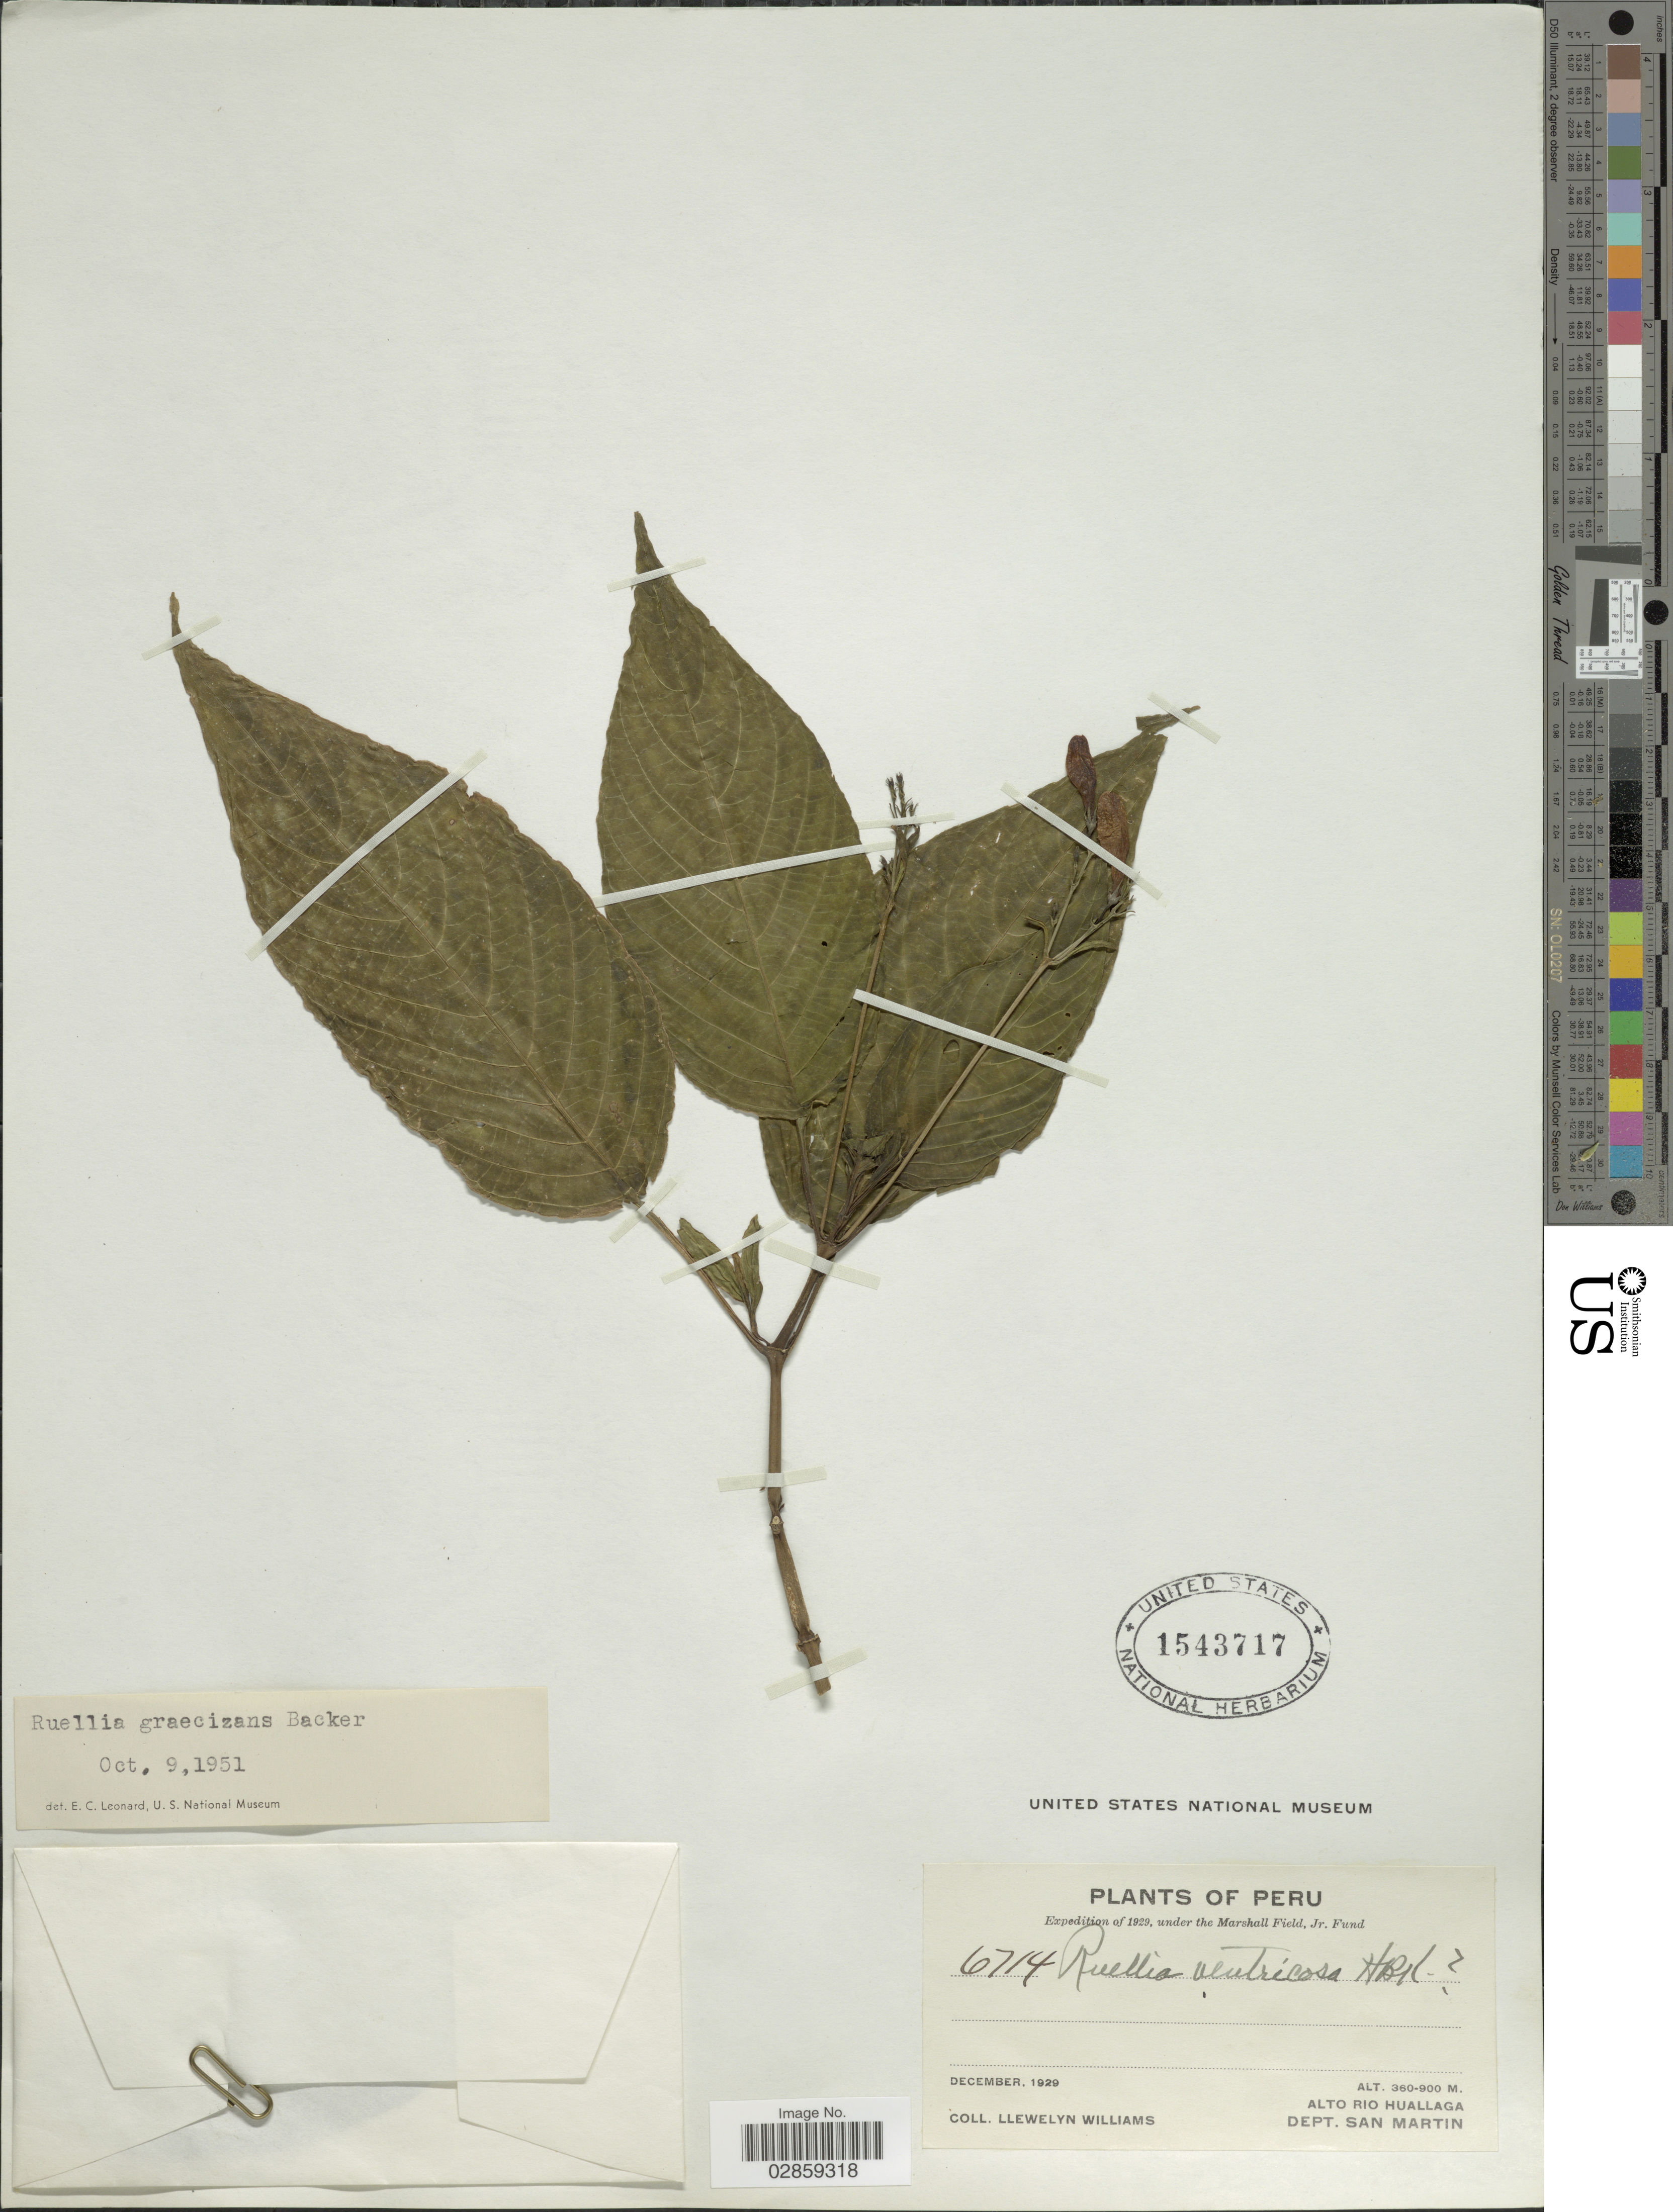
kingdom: Plantae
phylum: Tracheophyta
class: Magnoliopsida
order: Lamiales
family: Acanthaceae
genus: Ruellia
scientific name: Ruellia brevifolia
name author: (Pohl) C. Ezcurra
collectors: Ll. Williams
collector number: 6714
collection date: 1929-12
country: Peru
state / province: San Martín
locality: Alto Rio Huallaga, Dept. San Martin.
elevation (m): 360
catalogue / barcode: US 1543717